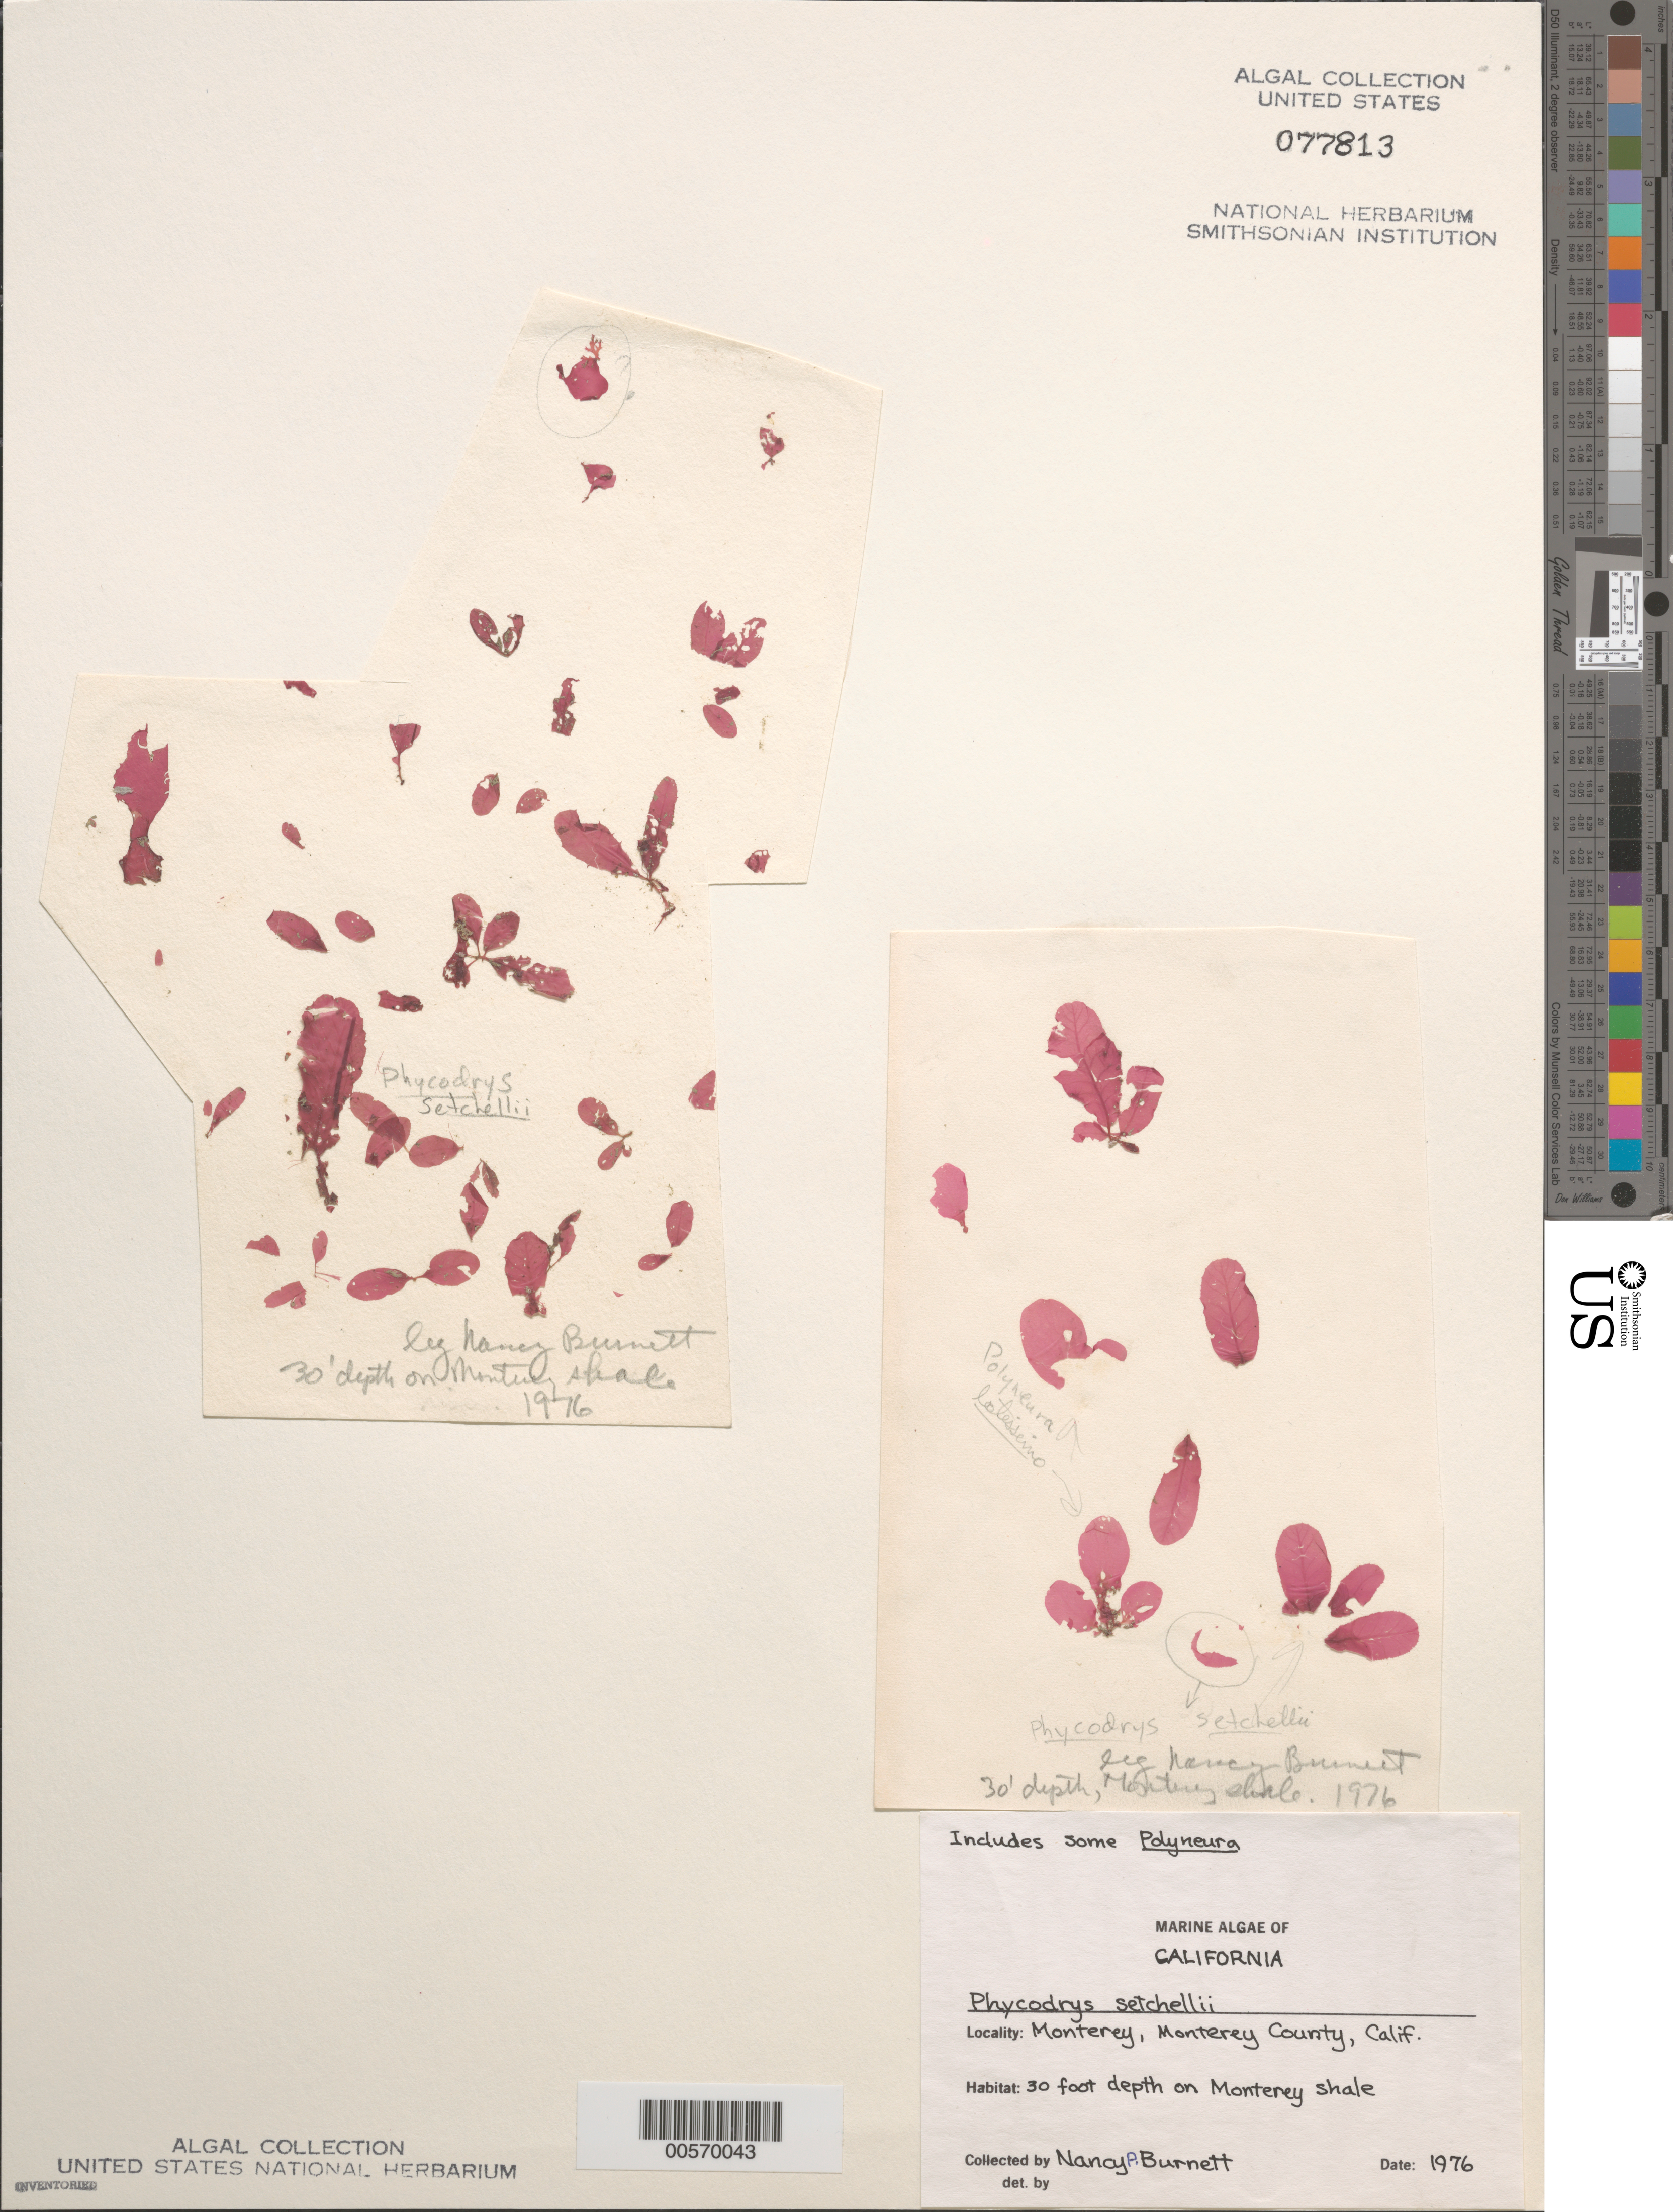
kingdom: Plantae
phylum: Rhodophyta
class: Florideophyceae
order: Ceramiales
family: Delesseriaceae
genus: Phycodrys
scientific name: Phycodrys setchellii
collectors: N. Burnett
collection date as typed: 1976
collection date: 1976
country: United States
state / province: California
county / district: Monterey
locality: Monterey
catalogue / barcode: US 77813